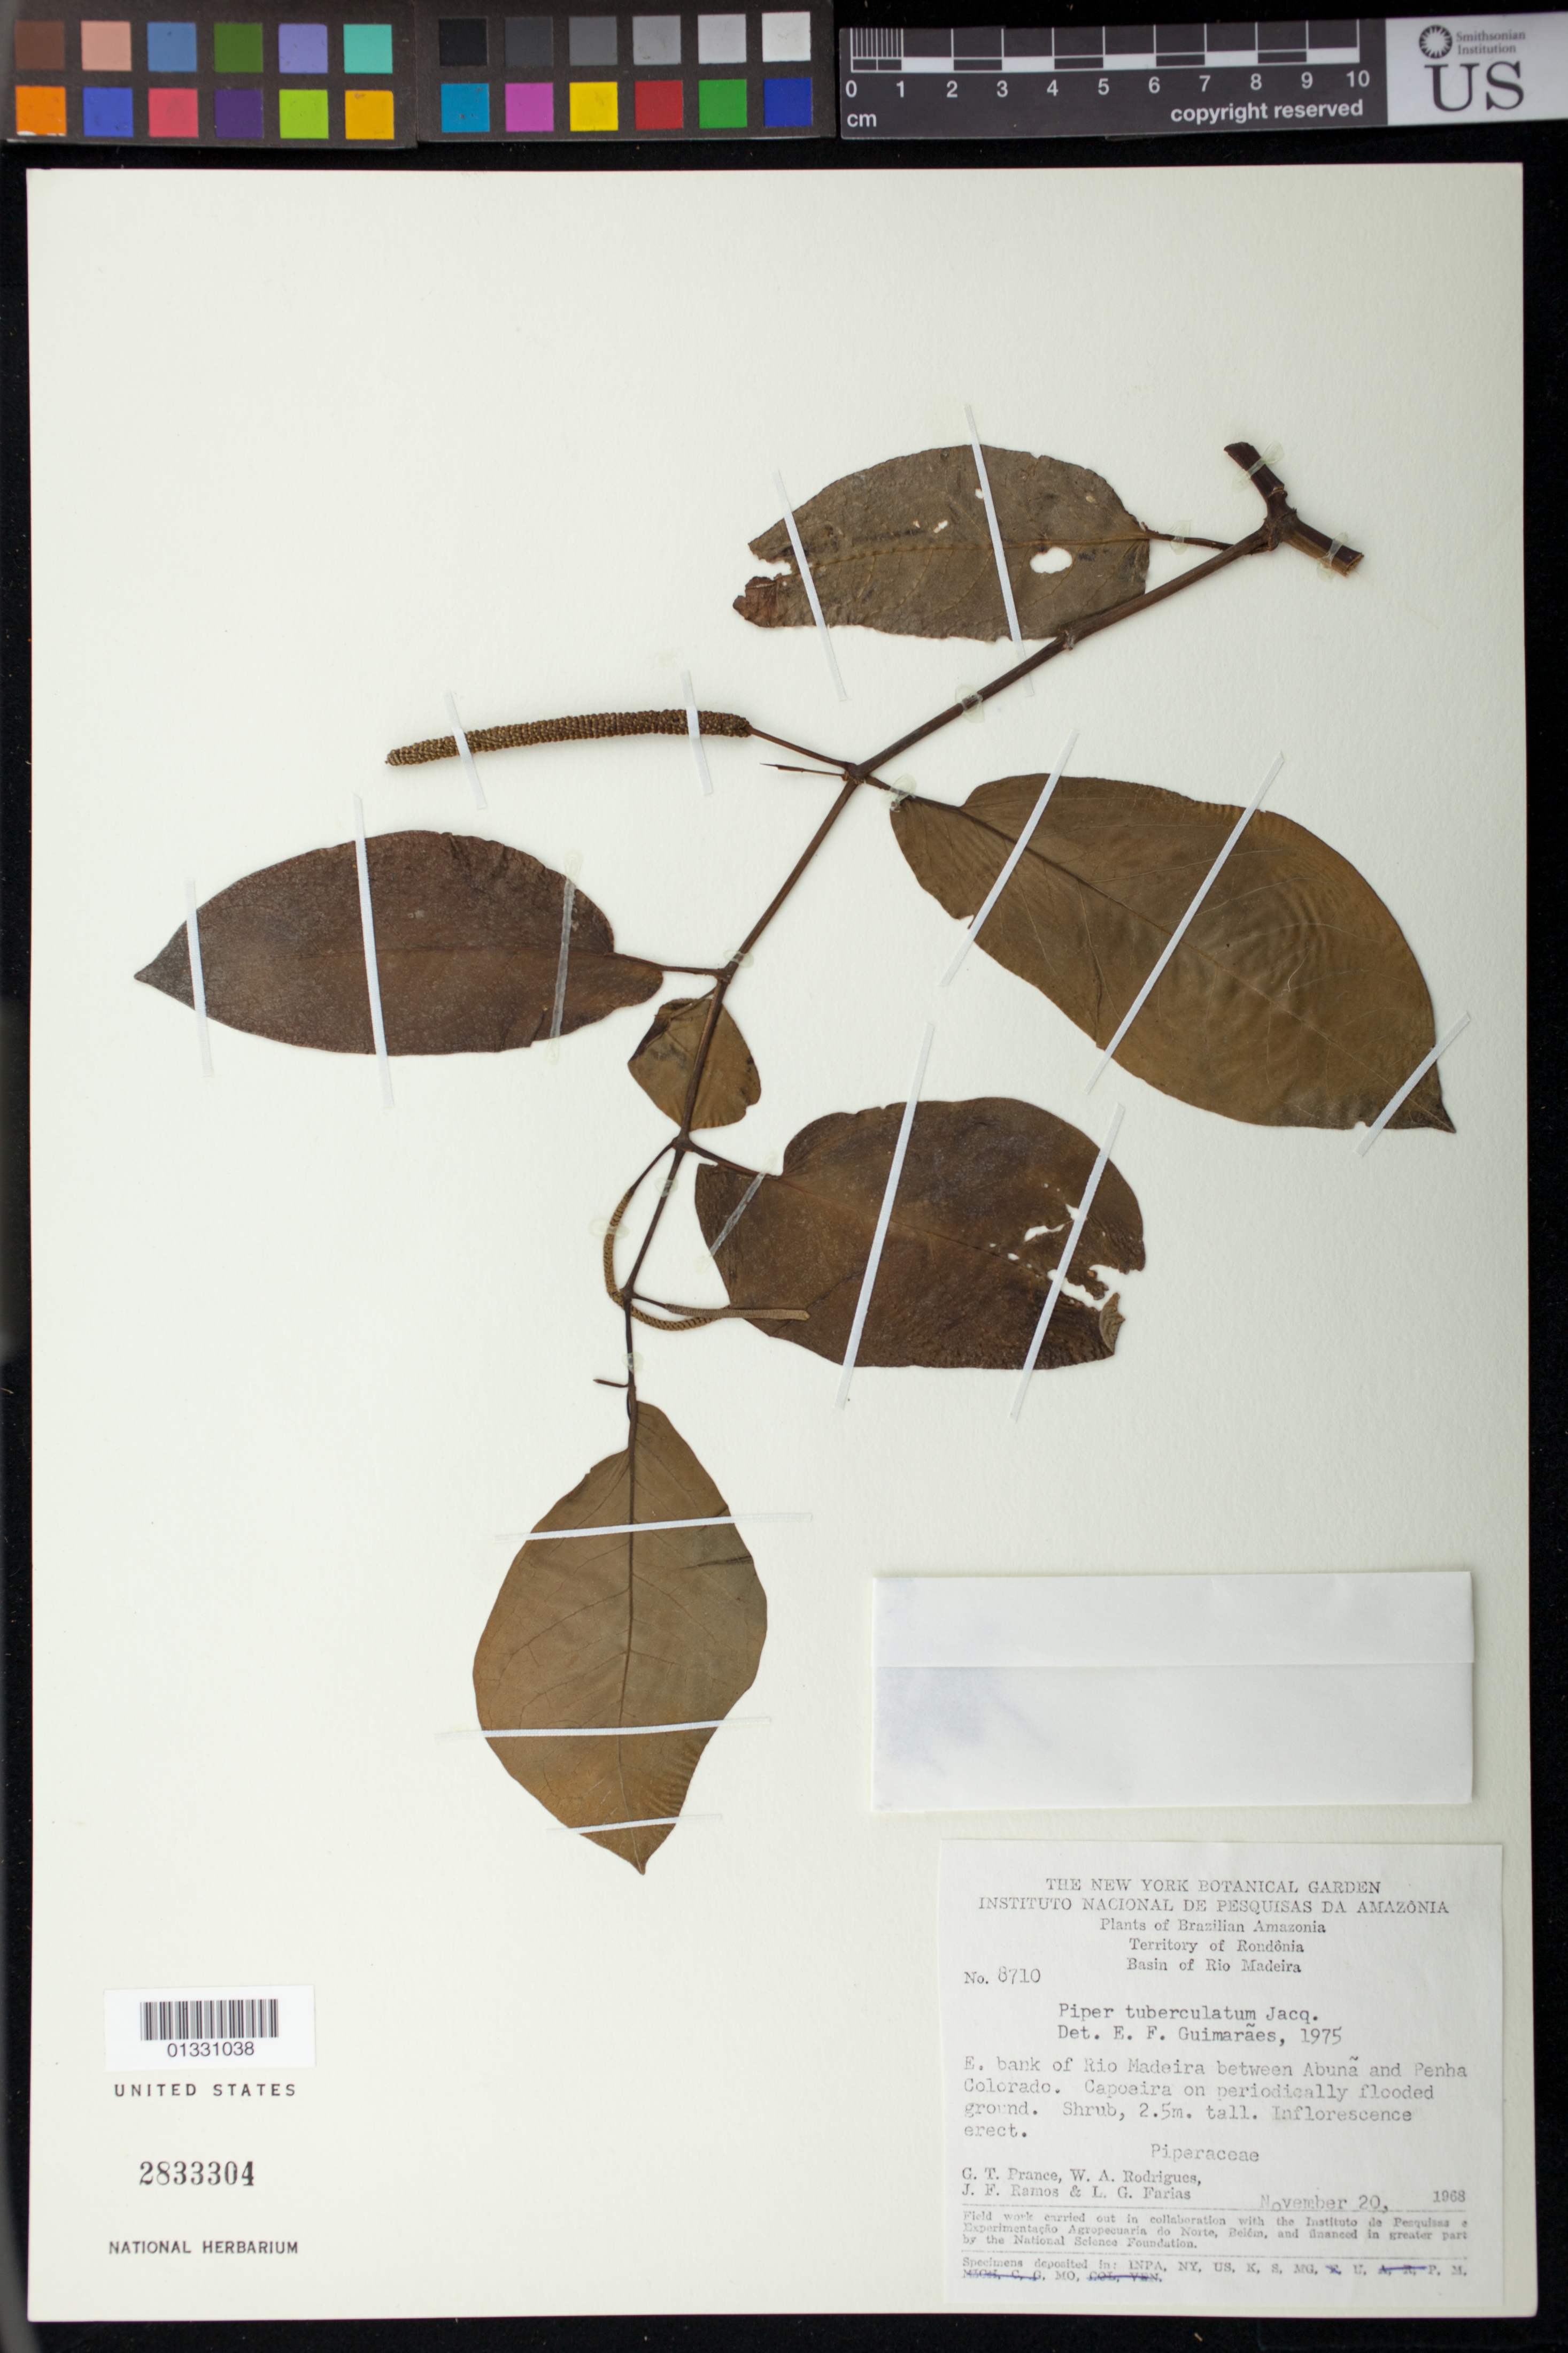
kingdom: Plantae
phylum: Tracheophyta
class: Magnoliopsida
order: Piperales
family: Piperaceae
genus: Piper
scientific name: Piper tuberculatum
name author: Jacq.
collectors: G. T. Prance, W. A. Rodrigues, J. F. Ramos & L. G. Farias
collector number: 8710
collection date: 1968-11-20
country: Brazil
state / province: Rondônia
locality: E Bank of Rio Madeira between Abunã and Penha Colorado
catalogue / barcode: US 2833304